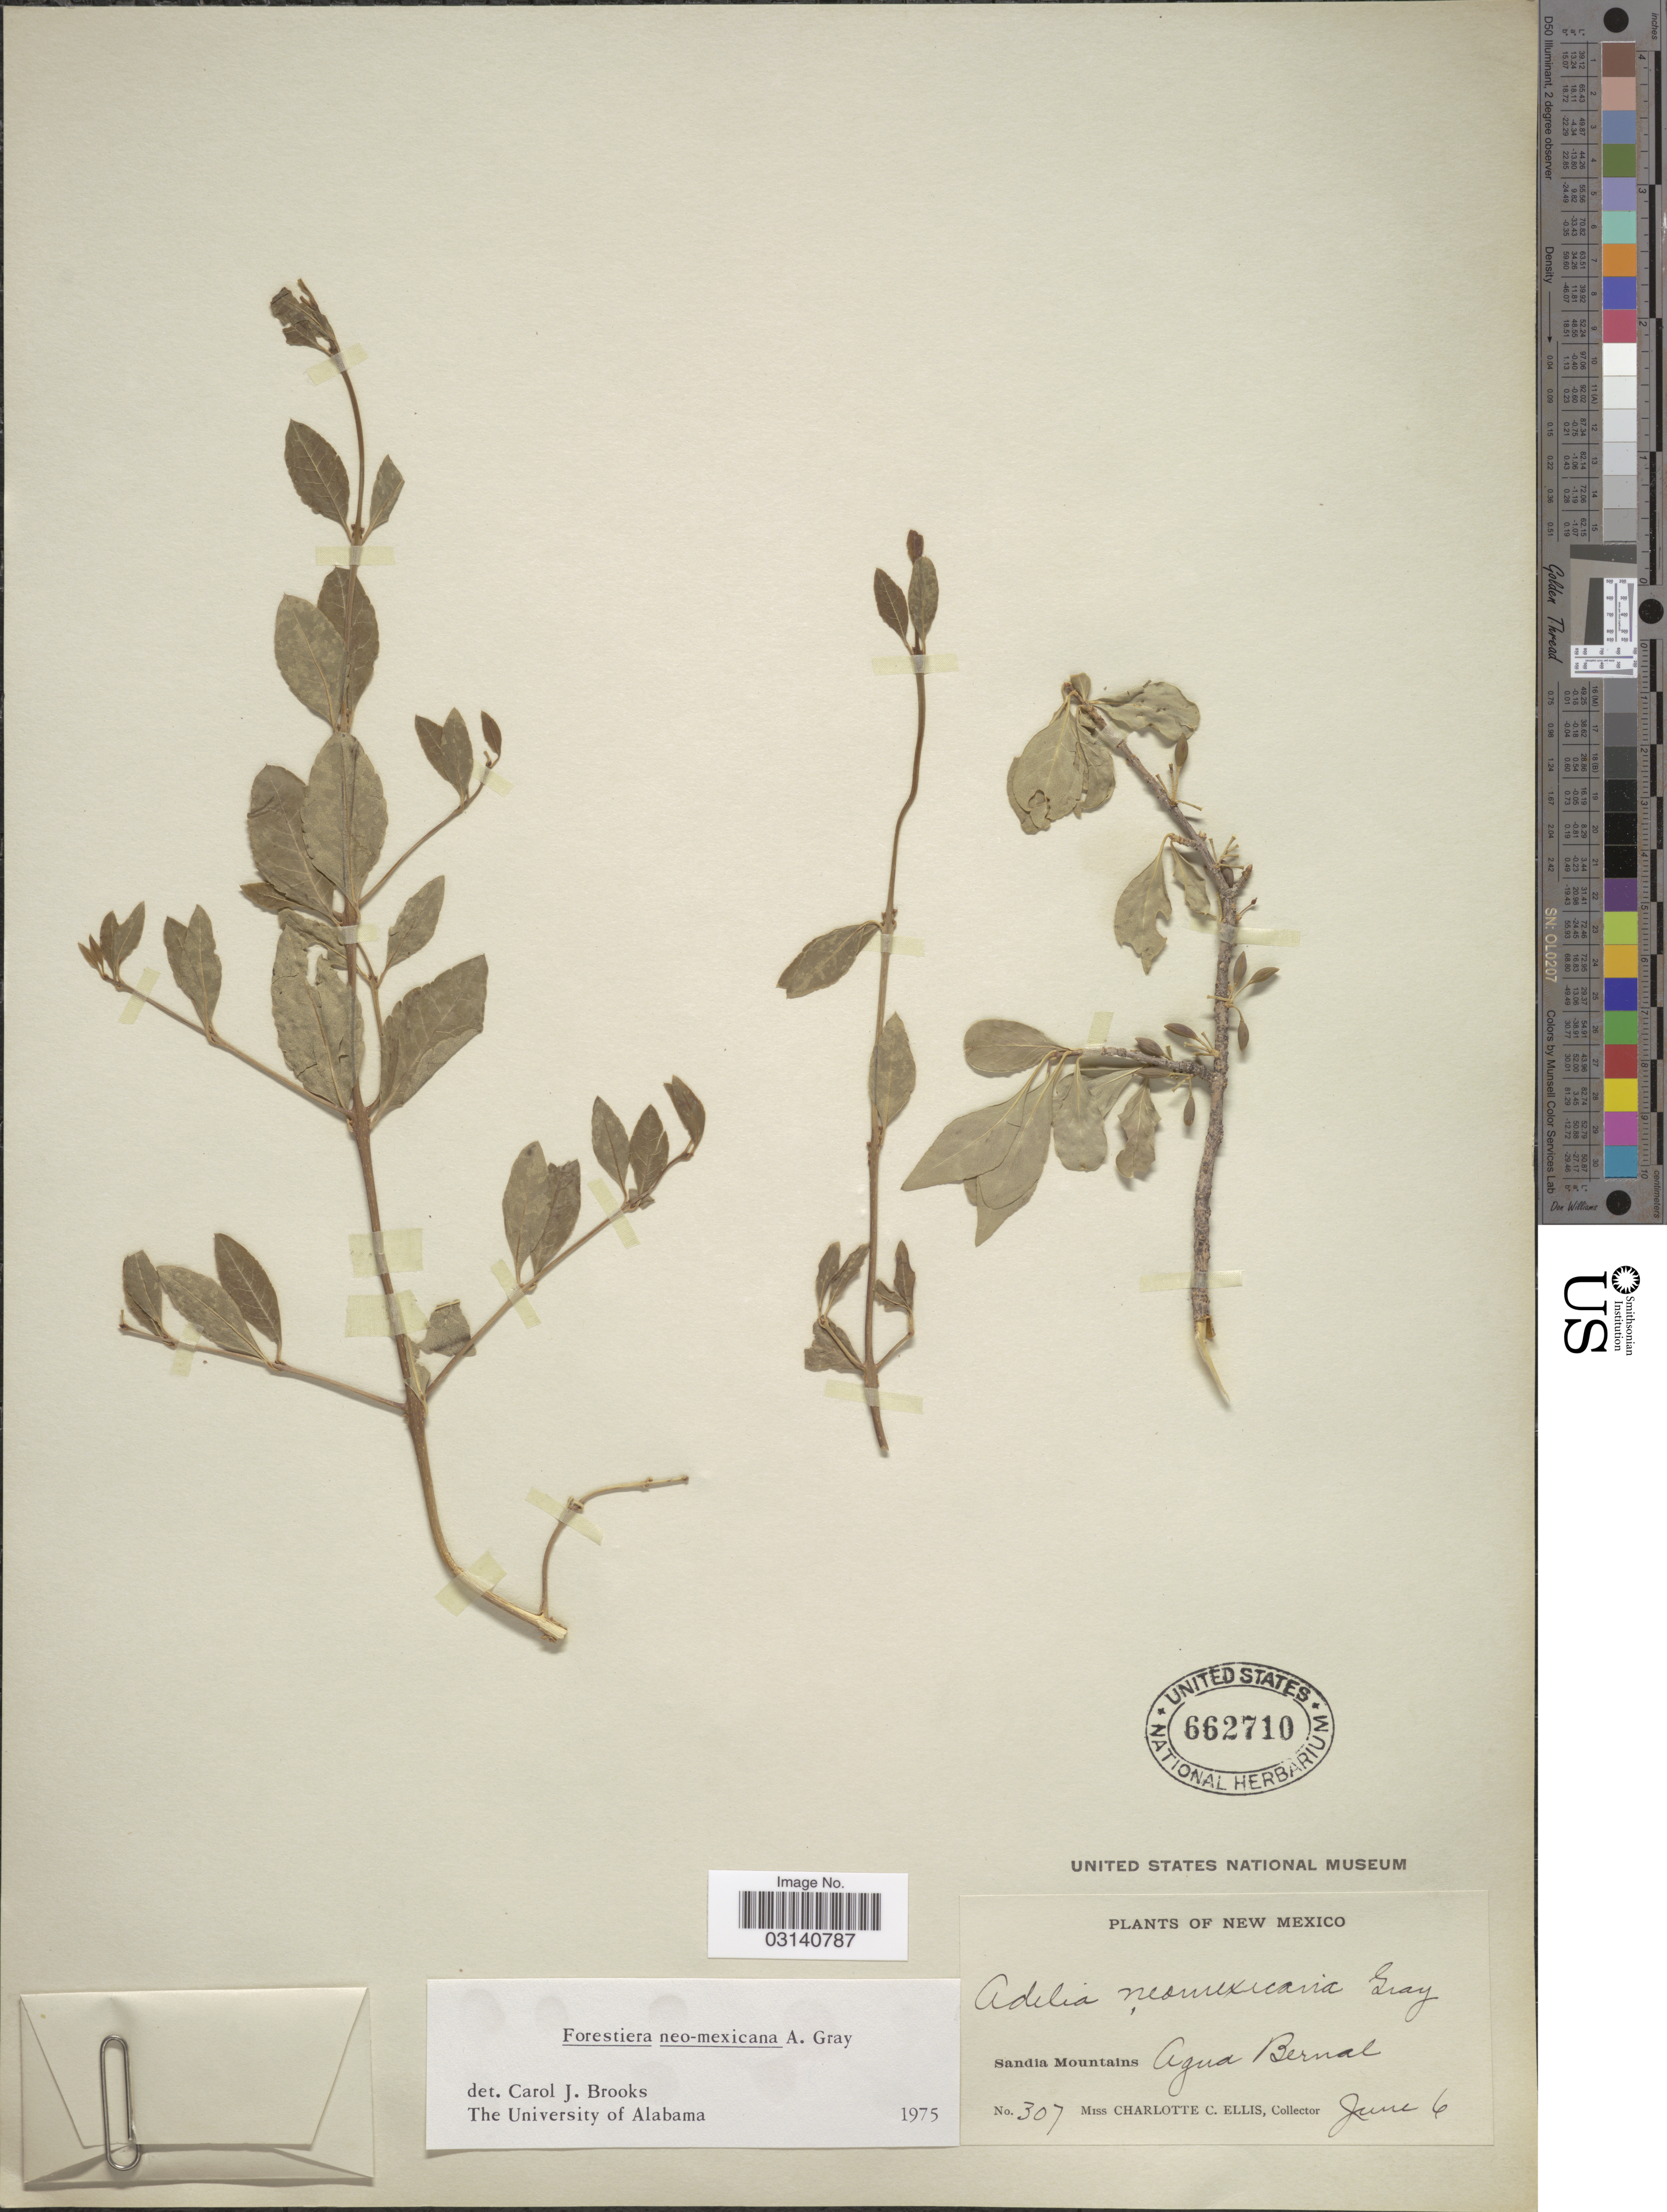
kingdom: Plantae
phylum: Tracheophyta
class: Magnoliopsida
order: Lamiales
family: Oleaceae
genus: Forestiera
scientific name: Forestiera neomexicana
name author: A. Gray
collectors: C. C. Ellis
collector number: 307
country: United States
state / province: New Mexico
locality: Sandia Mountains. Agua Bernal.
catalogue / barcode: US 662710